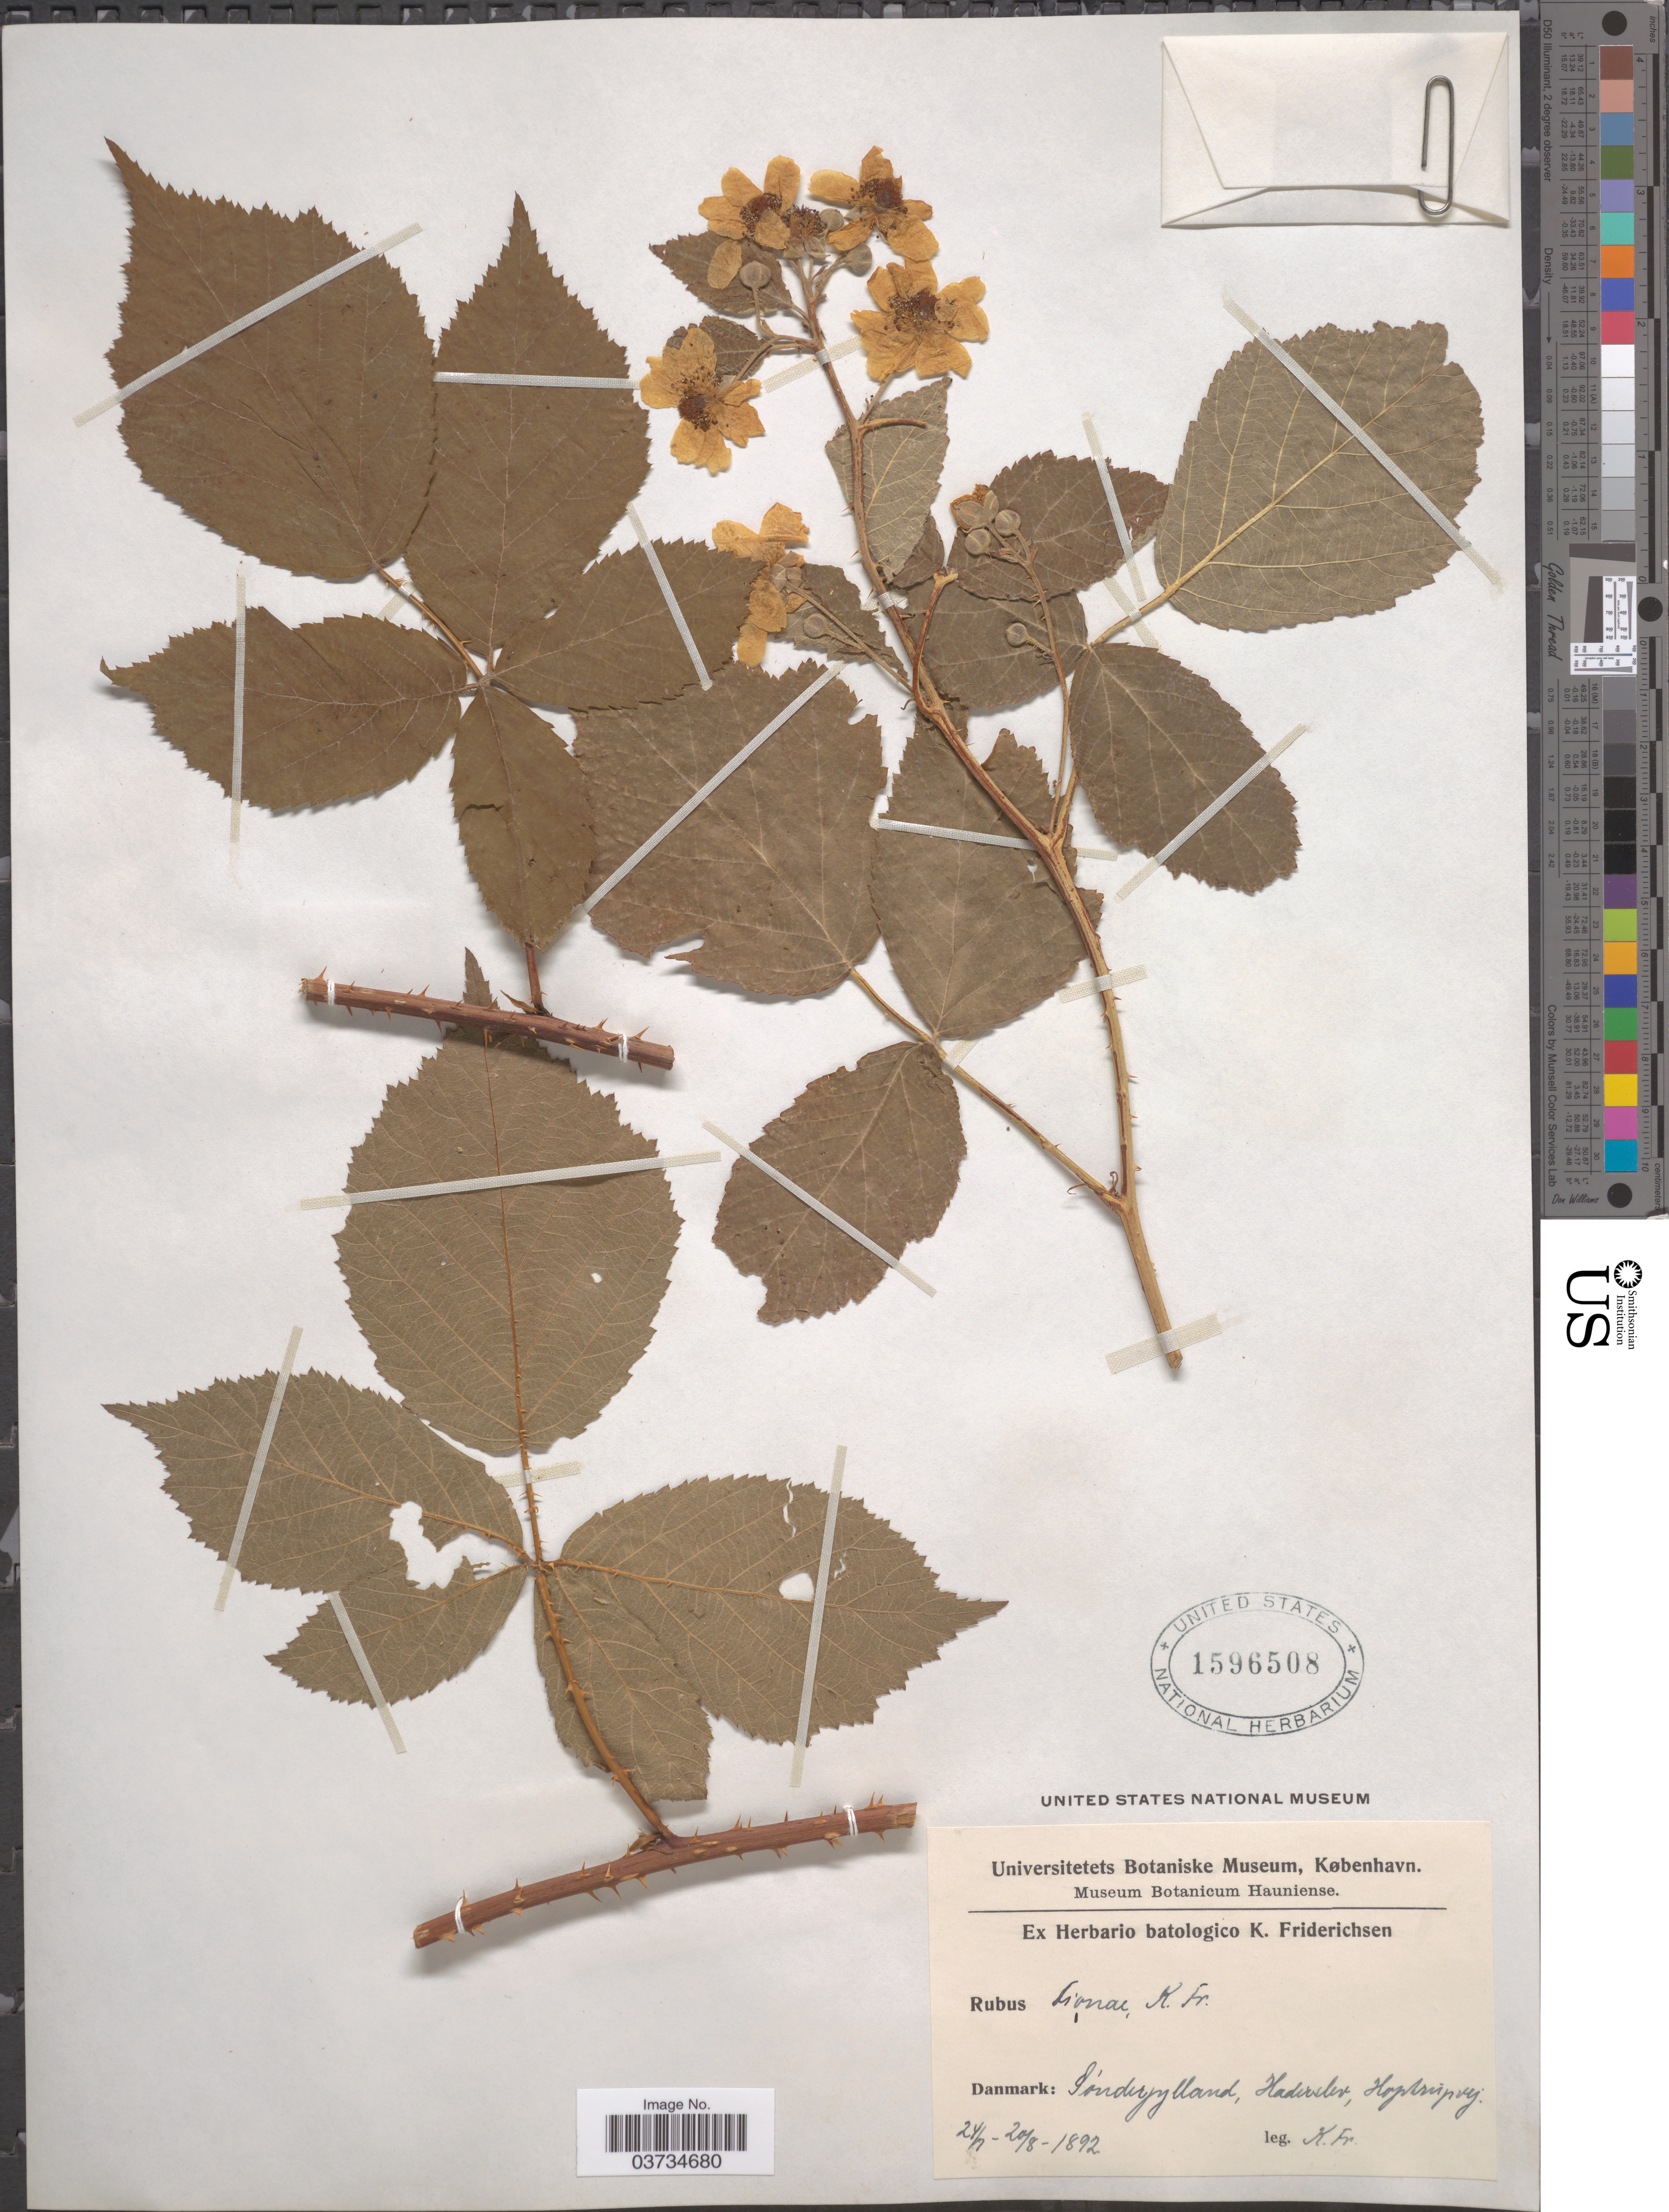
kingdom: Plantae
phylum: Tracheophyta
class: Magnoliopsida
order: Rosales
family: Rosaceae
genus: Rubus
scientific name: Rubus lionae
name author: K. Fr.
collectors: K. Friderichsen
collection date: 1892-07-24/1892-08-20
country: Denmark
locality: Sónderjylland, Haderslev, Hopstrupvej.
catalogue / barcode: US 1596508